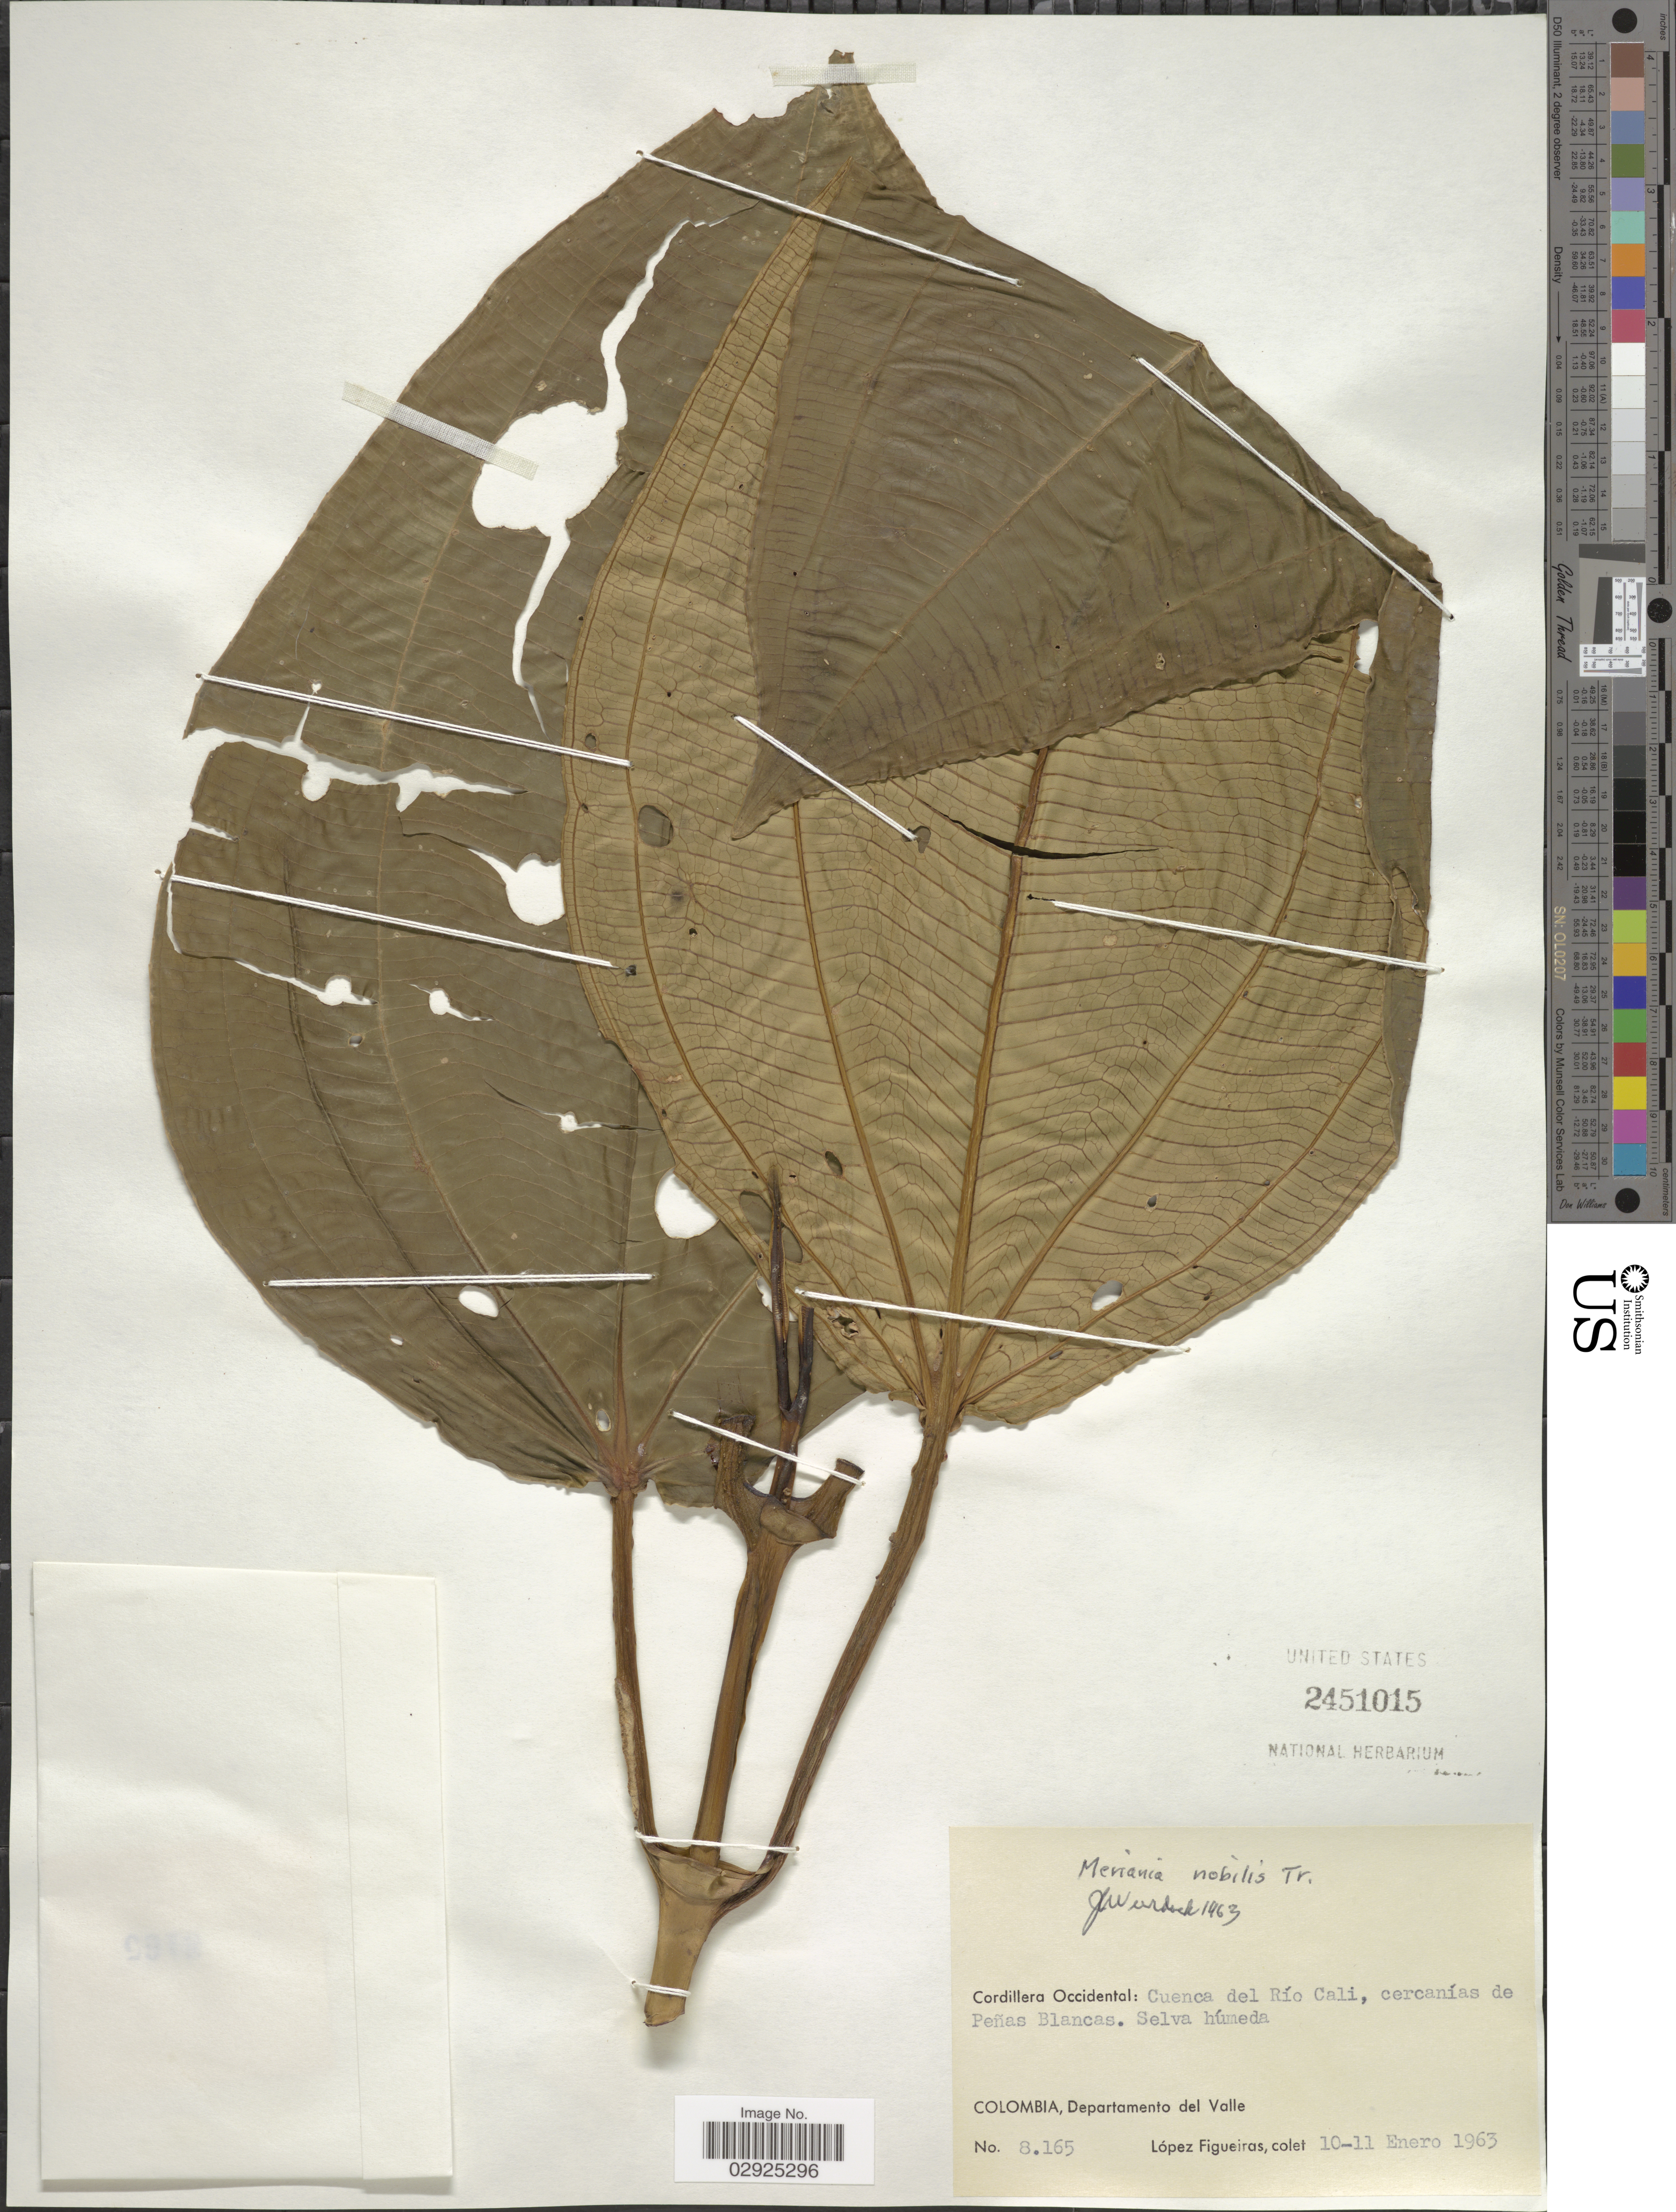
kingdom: Plantae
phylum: Tracheophyta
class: Magnoliopsida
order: Myrtales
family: Melastomataceae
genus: Meriania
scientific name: Meriania nobilis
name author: Triana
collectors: M. López Figueiras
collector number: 8165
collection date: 1963-01-10/1963-01-11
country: Colombia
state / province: Valle del Cauca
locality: Cordillera Occidental: Cuenca del Río Cali, cercanías de Peñas Blancas.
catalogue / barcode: US 2451015